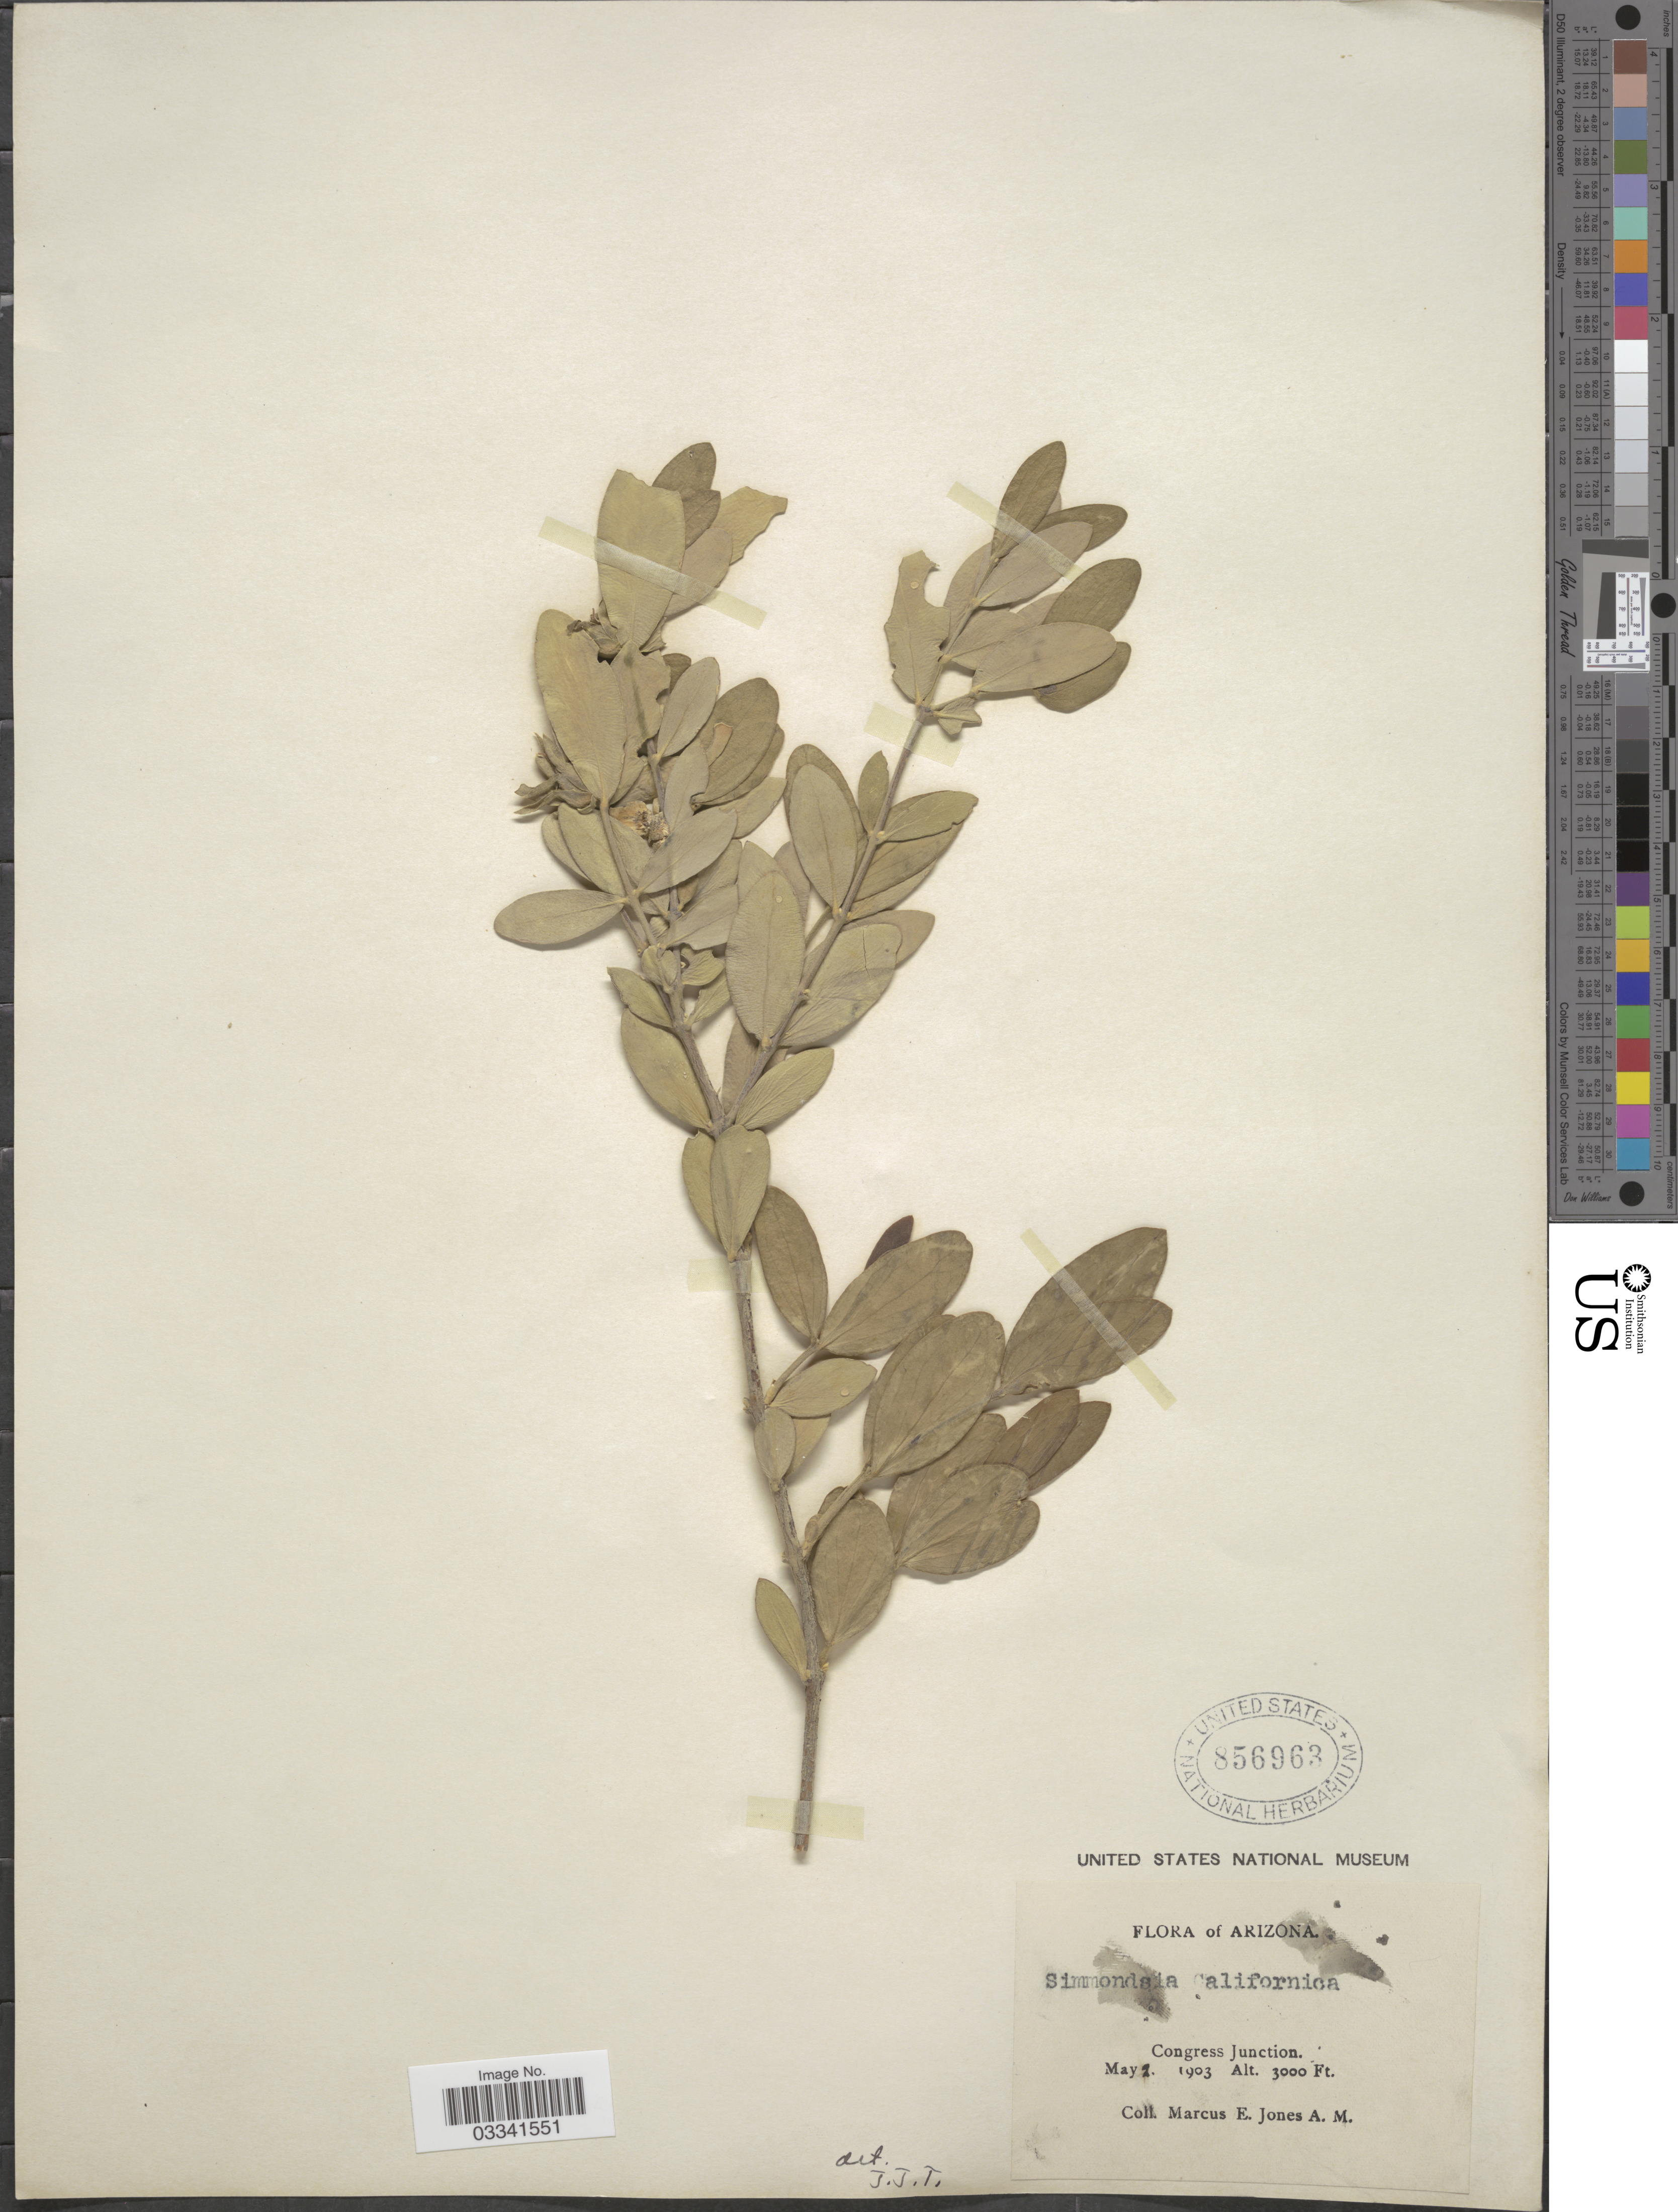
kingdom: Plantae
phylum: Tracheophyta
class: Magnoliopsida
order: Caryophyllales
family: Simmondsiaceae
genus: Simmondsia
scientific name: Simmondsia chinensis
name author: (Link) C.K. Schneid.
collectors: M. E. Jones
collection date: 1903-05-02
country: United States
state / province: Arizona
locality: Congress Junction.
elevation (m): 914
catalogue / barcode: US 856963